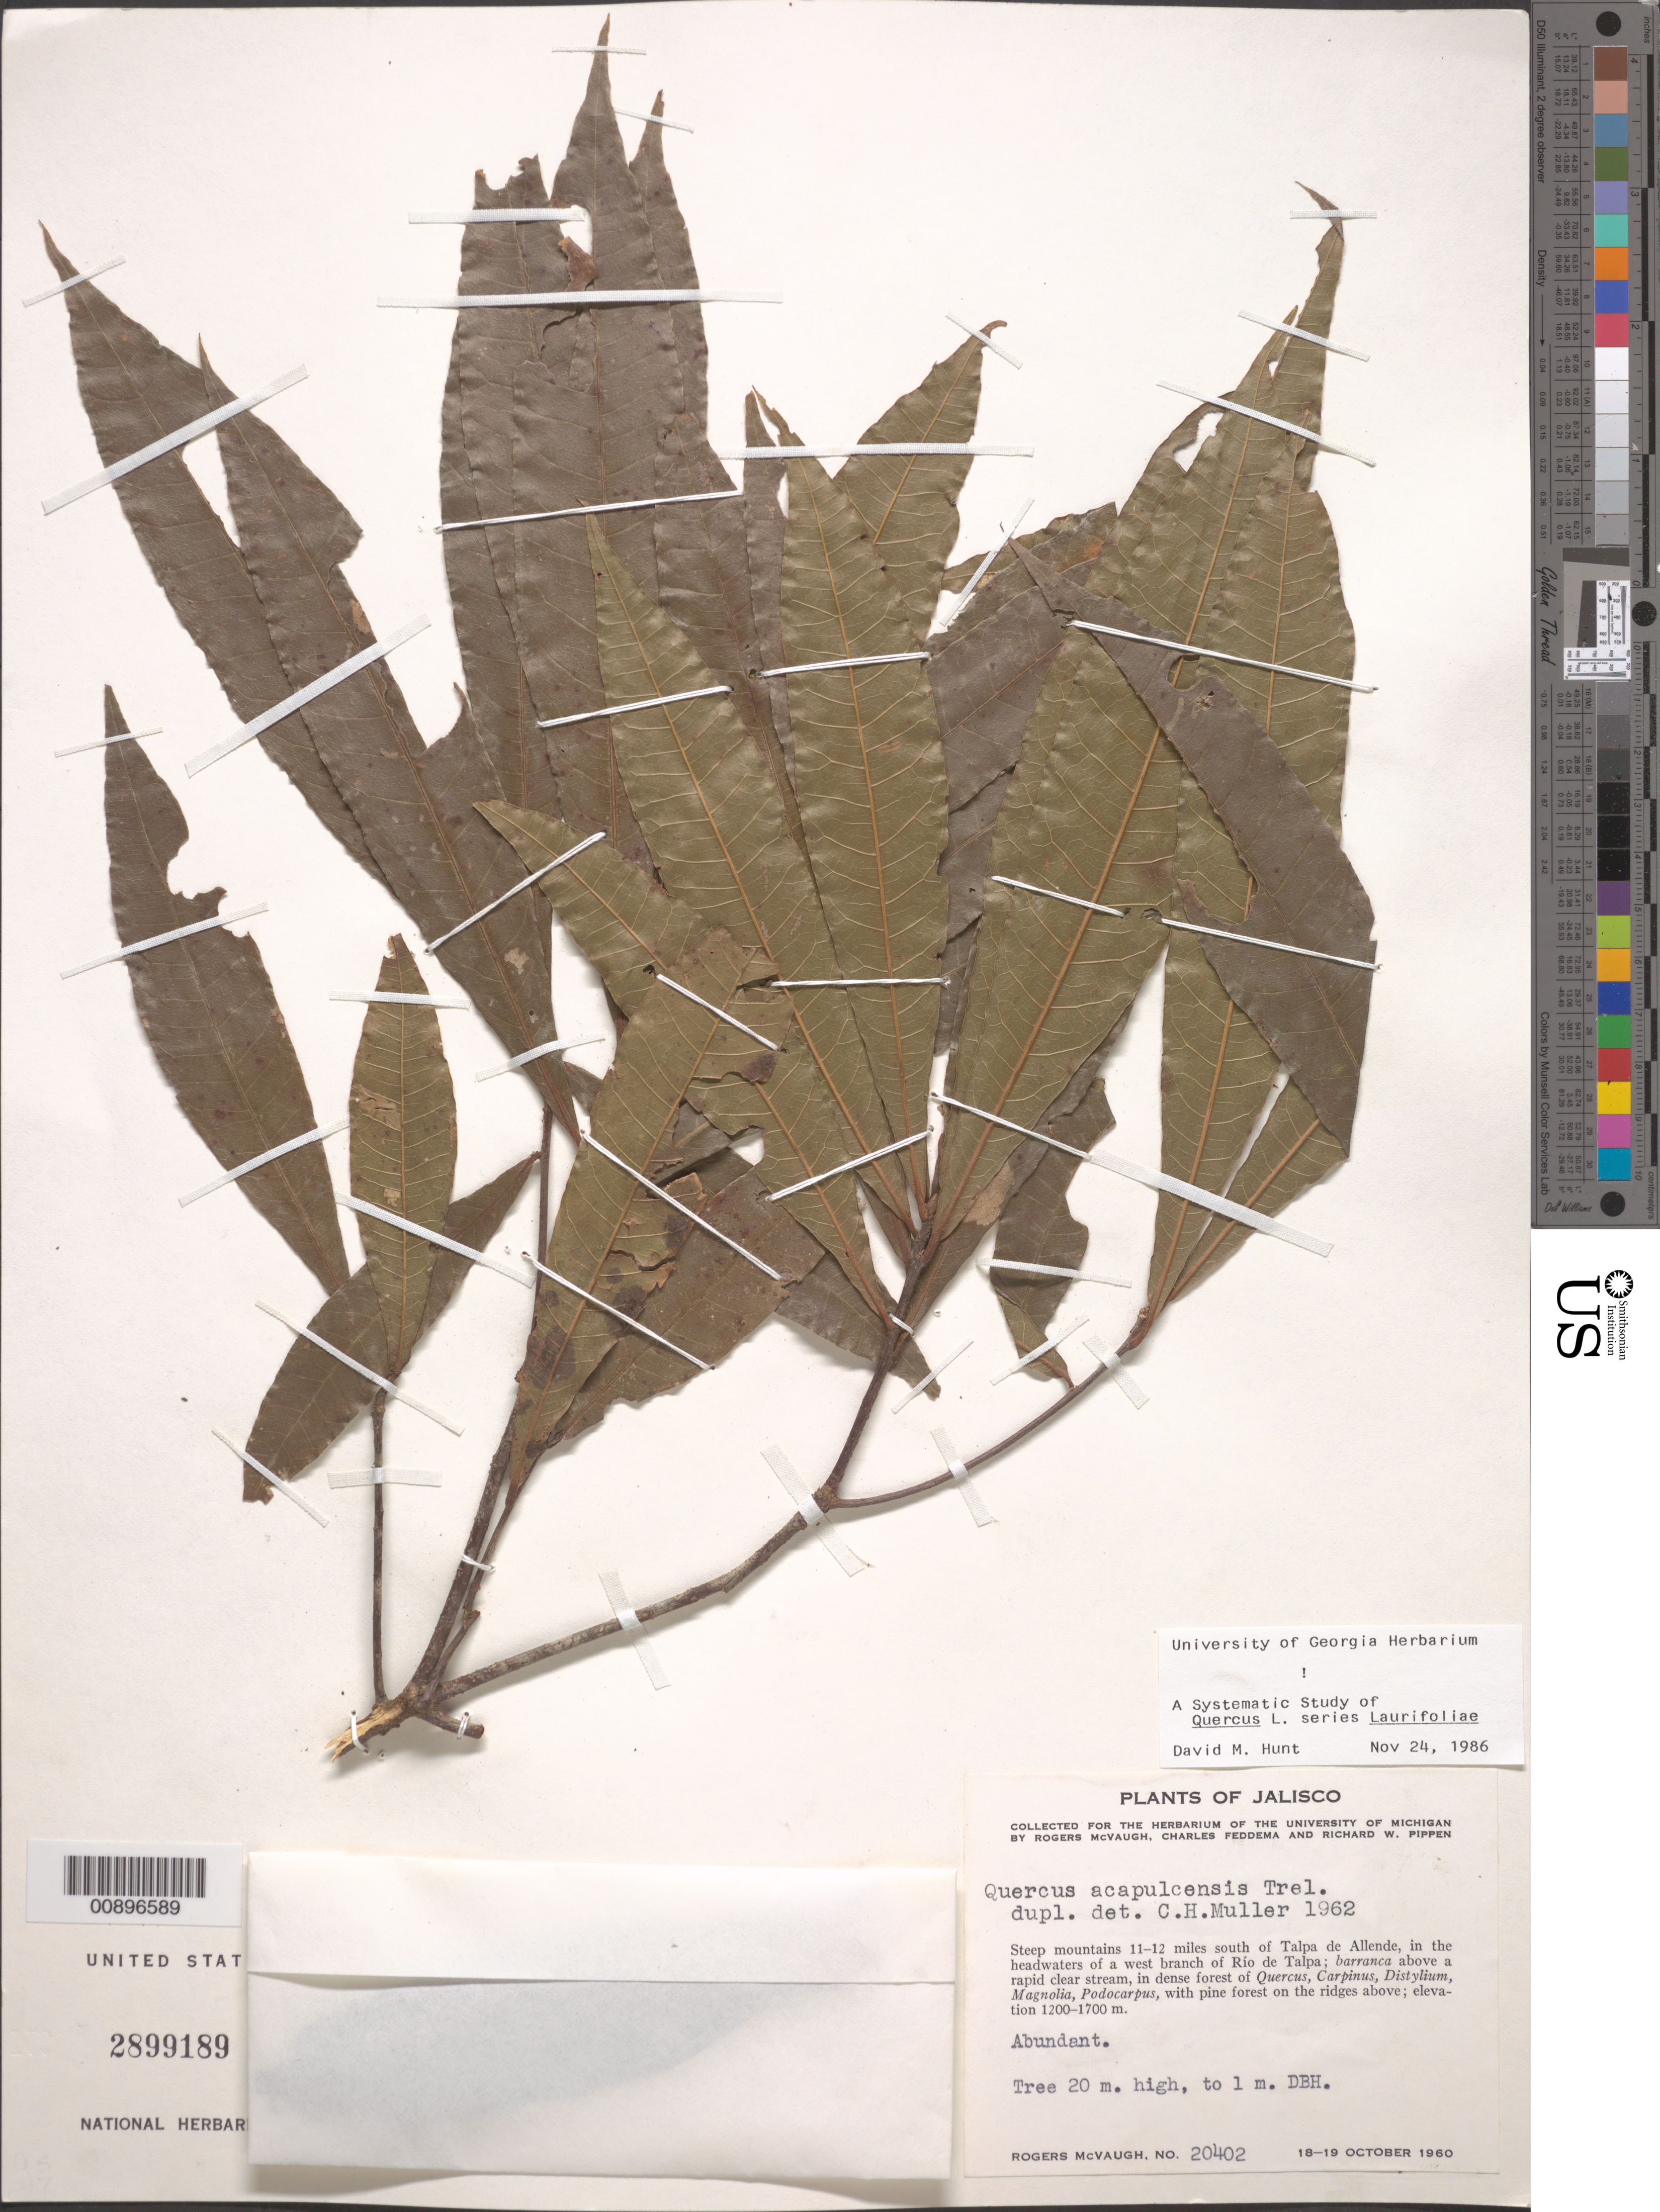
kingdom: Plantae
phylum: Tracheophyta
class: Magnoliopsida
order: Fagales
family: Fagaceae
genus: Quercus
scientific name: Quercus acapulcensis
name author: Trel.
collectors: R. McVaugh, C. Feddema & R. W. Pippen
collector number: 20402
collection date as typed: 18 Oct 1960 to 19 Oct 1960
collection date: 1960-10-18/1960-10-19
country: Mexico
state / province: Jalisco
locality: Steep mountains 11-12 miles south of Talpa de Allende, in the headwaters of a west branch of Río de Talpa.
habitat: Barranca above a rapid clear stream, in dense forest of Quercus, Carpinus, Distylium, Magnolia, Podocarpus, with pine forest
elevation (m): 1700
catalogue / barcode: US 2899189